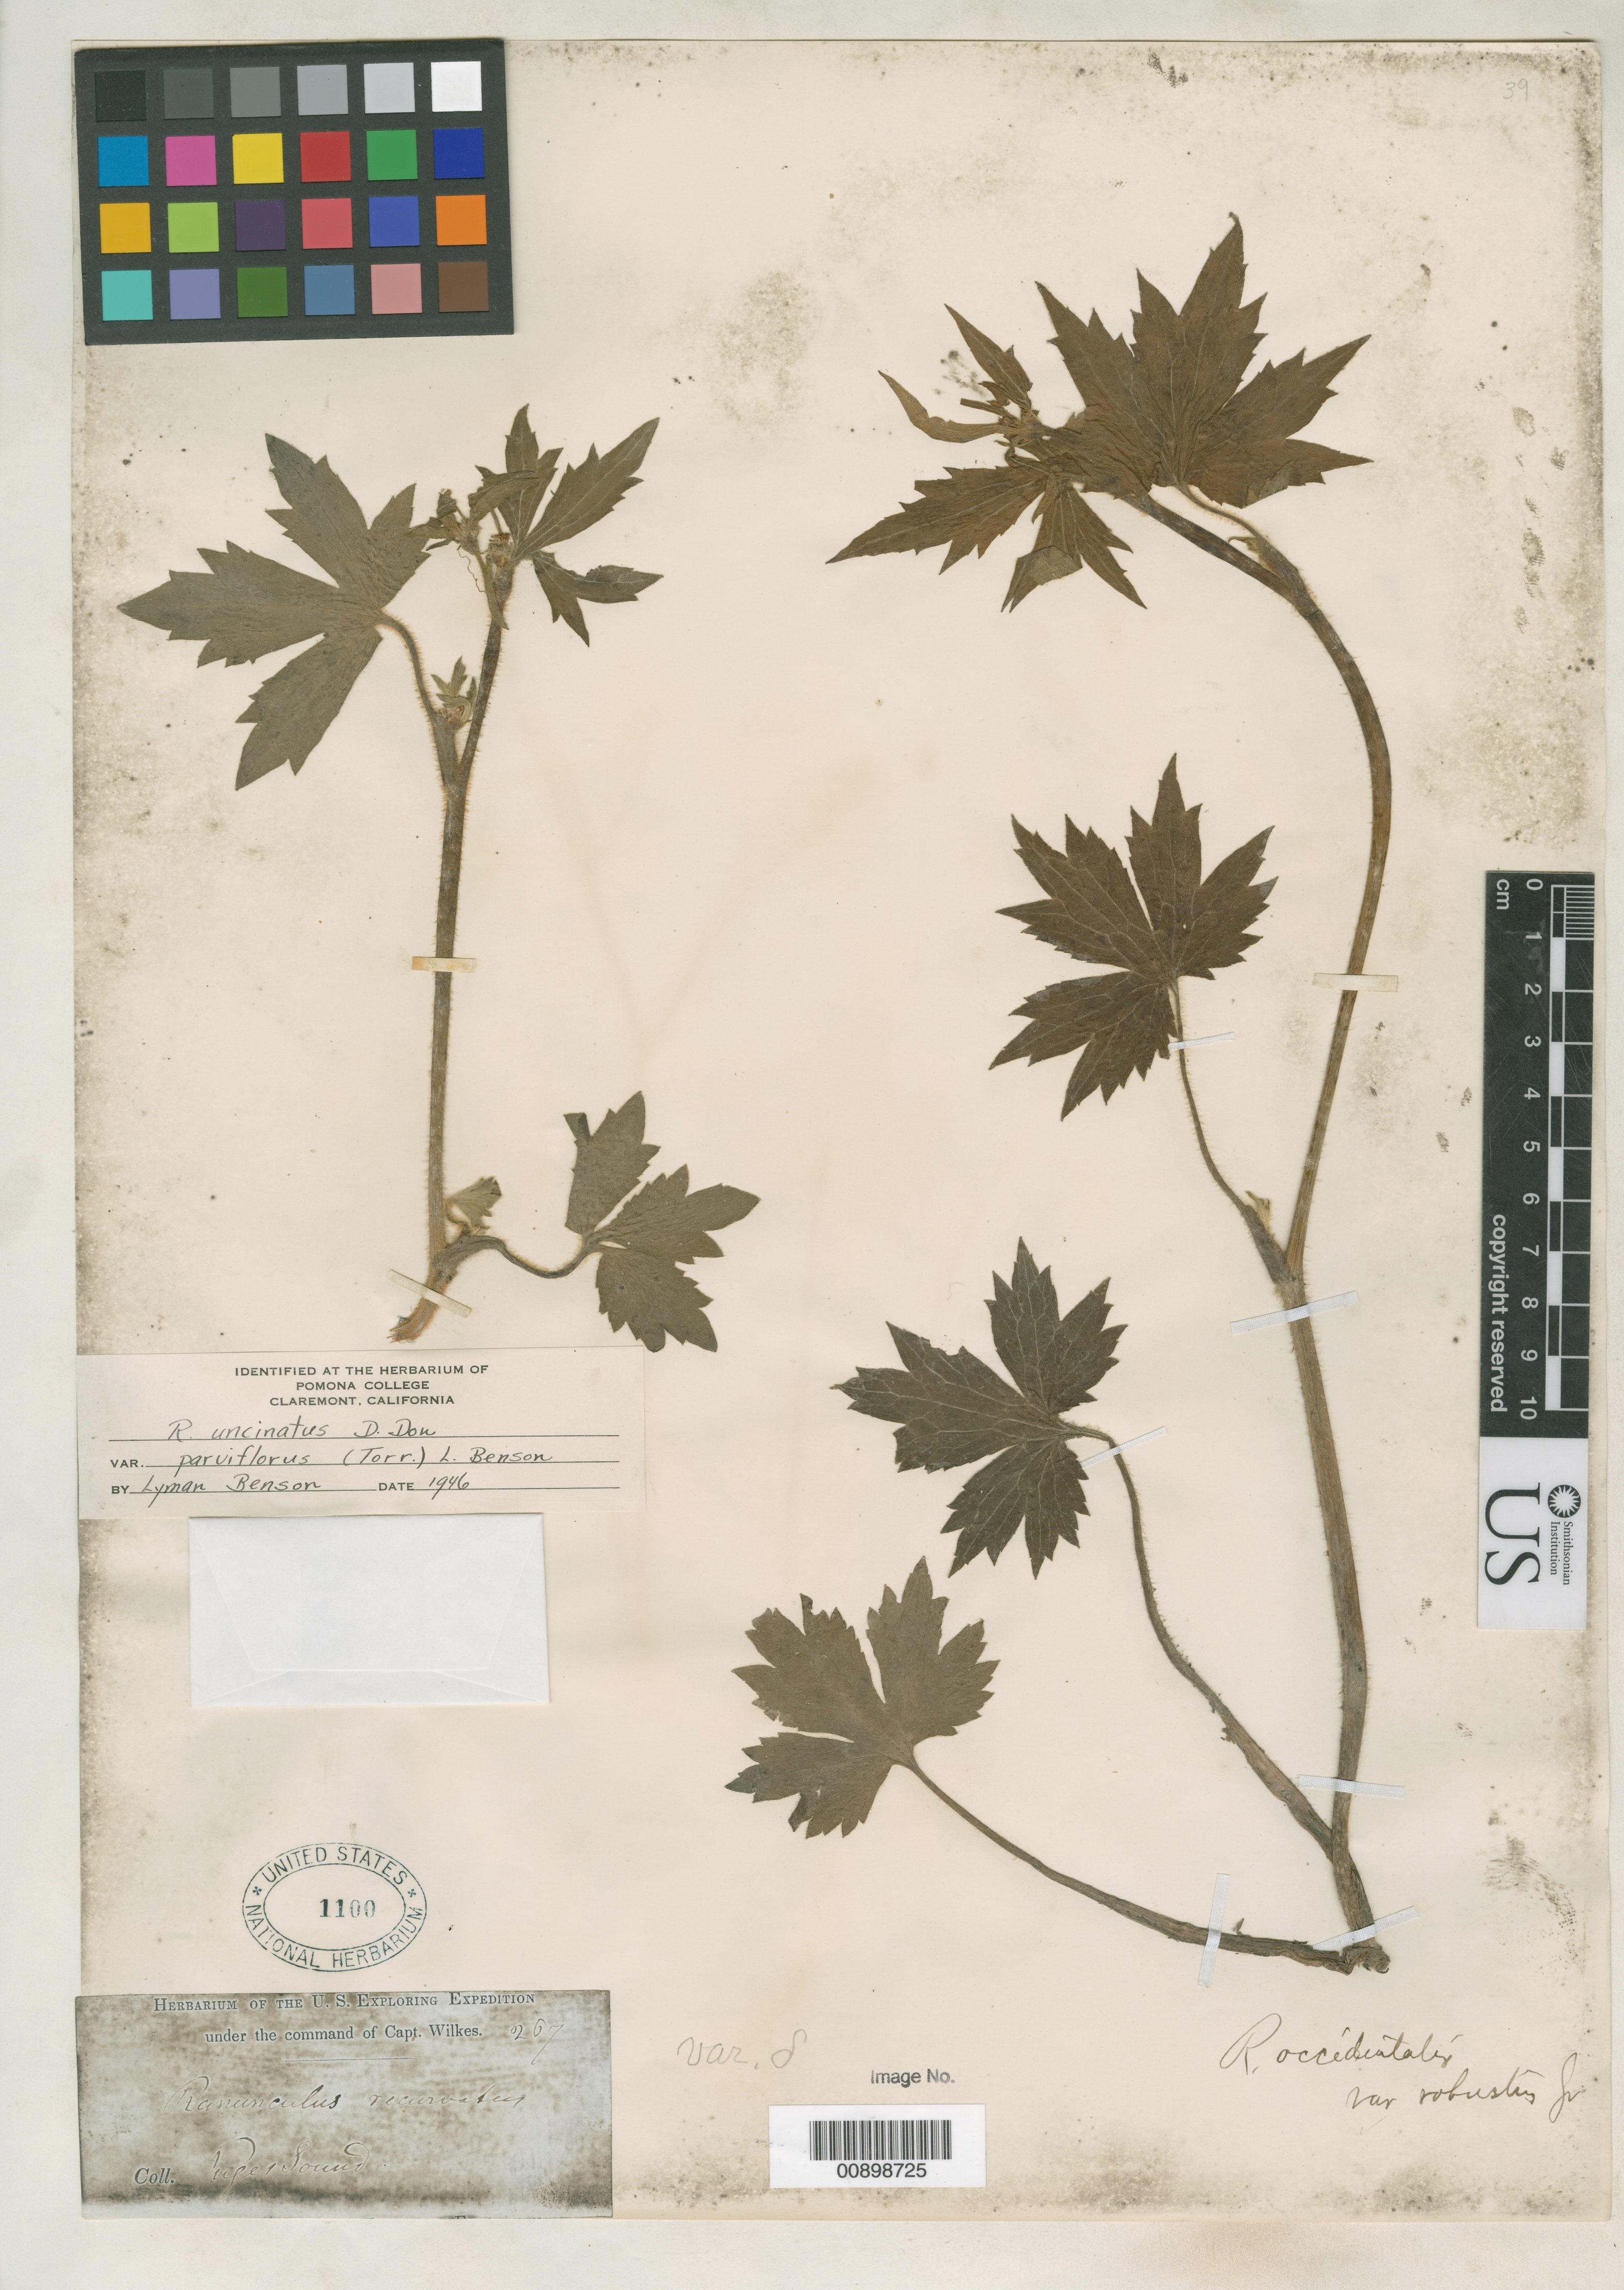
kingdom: Plantae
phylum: Tracheophyta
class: Magnoliopsida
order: Ranunculales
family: Ranunculaceae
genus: Ranunculus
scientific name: Ranunculus occidentalis var. parviflorus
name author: Torr. in Wilkes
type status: Lectotype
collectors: Wilkes Explor. Exped.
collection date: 1838/1842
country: United States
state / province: Washington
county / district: King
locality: Puget Sound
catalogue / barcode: US 1100